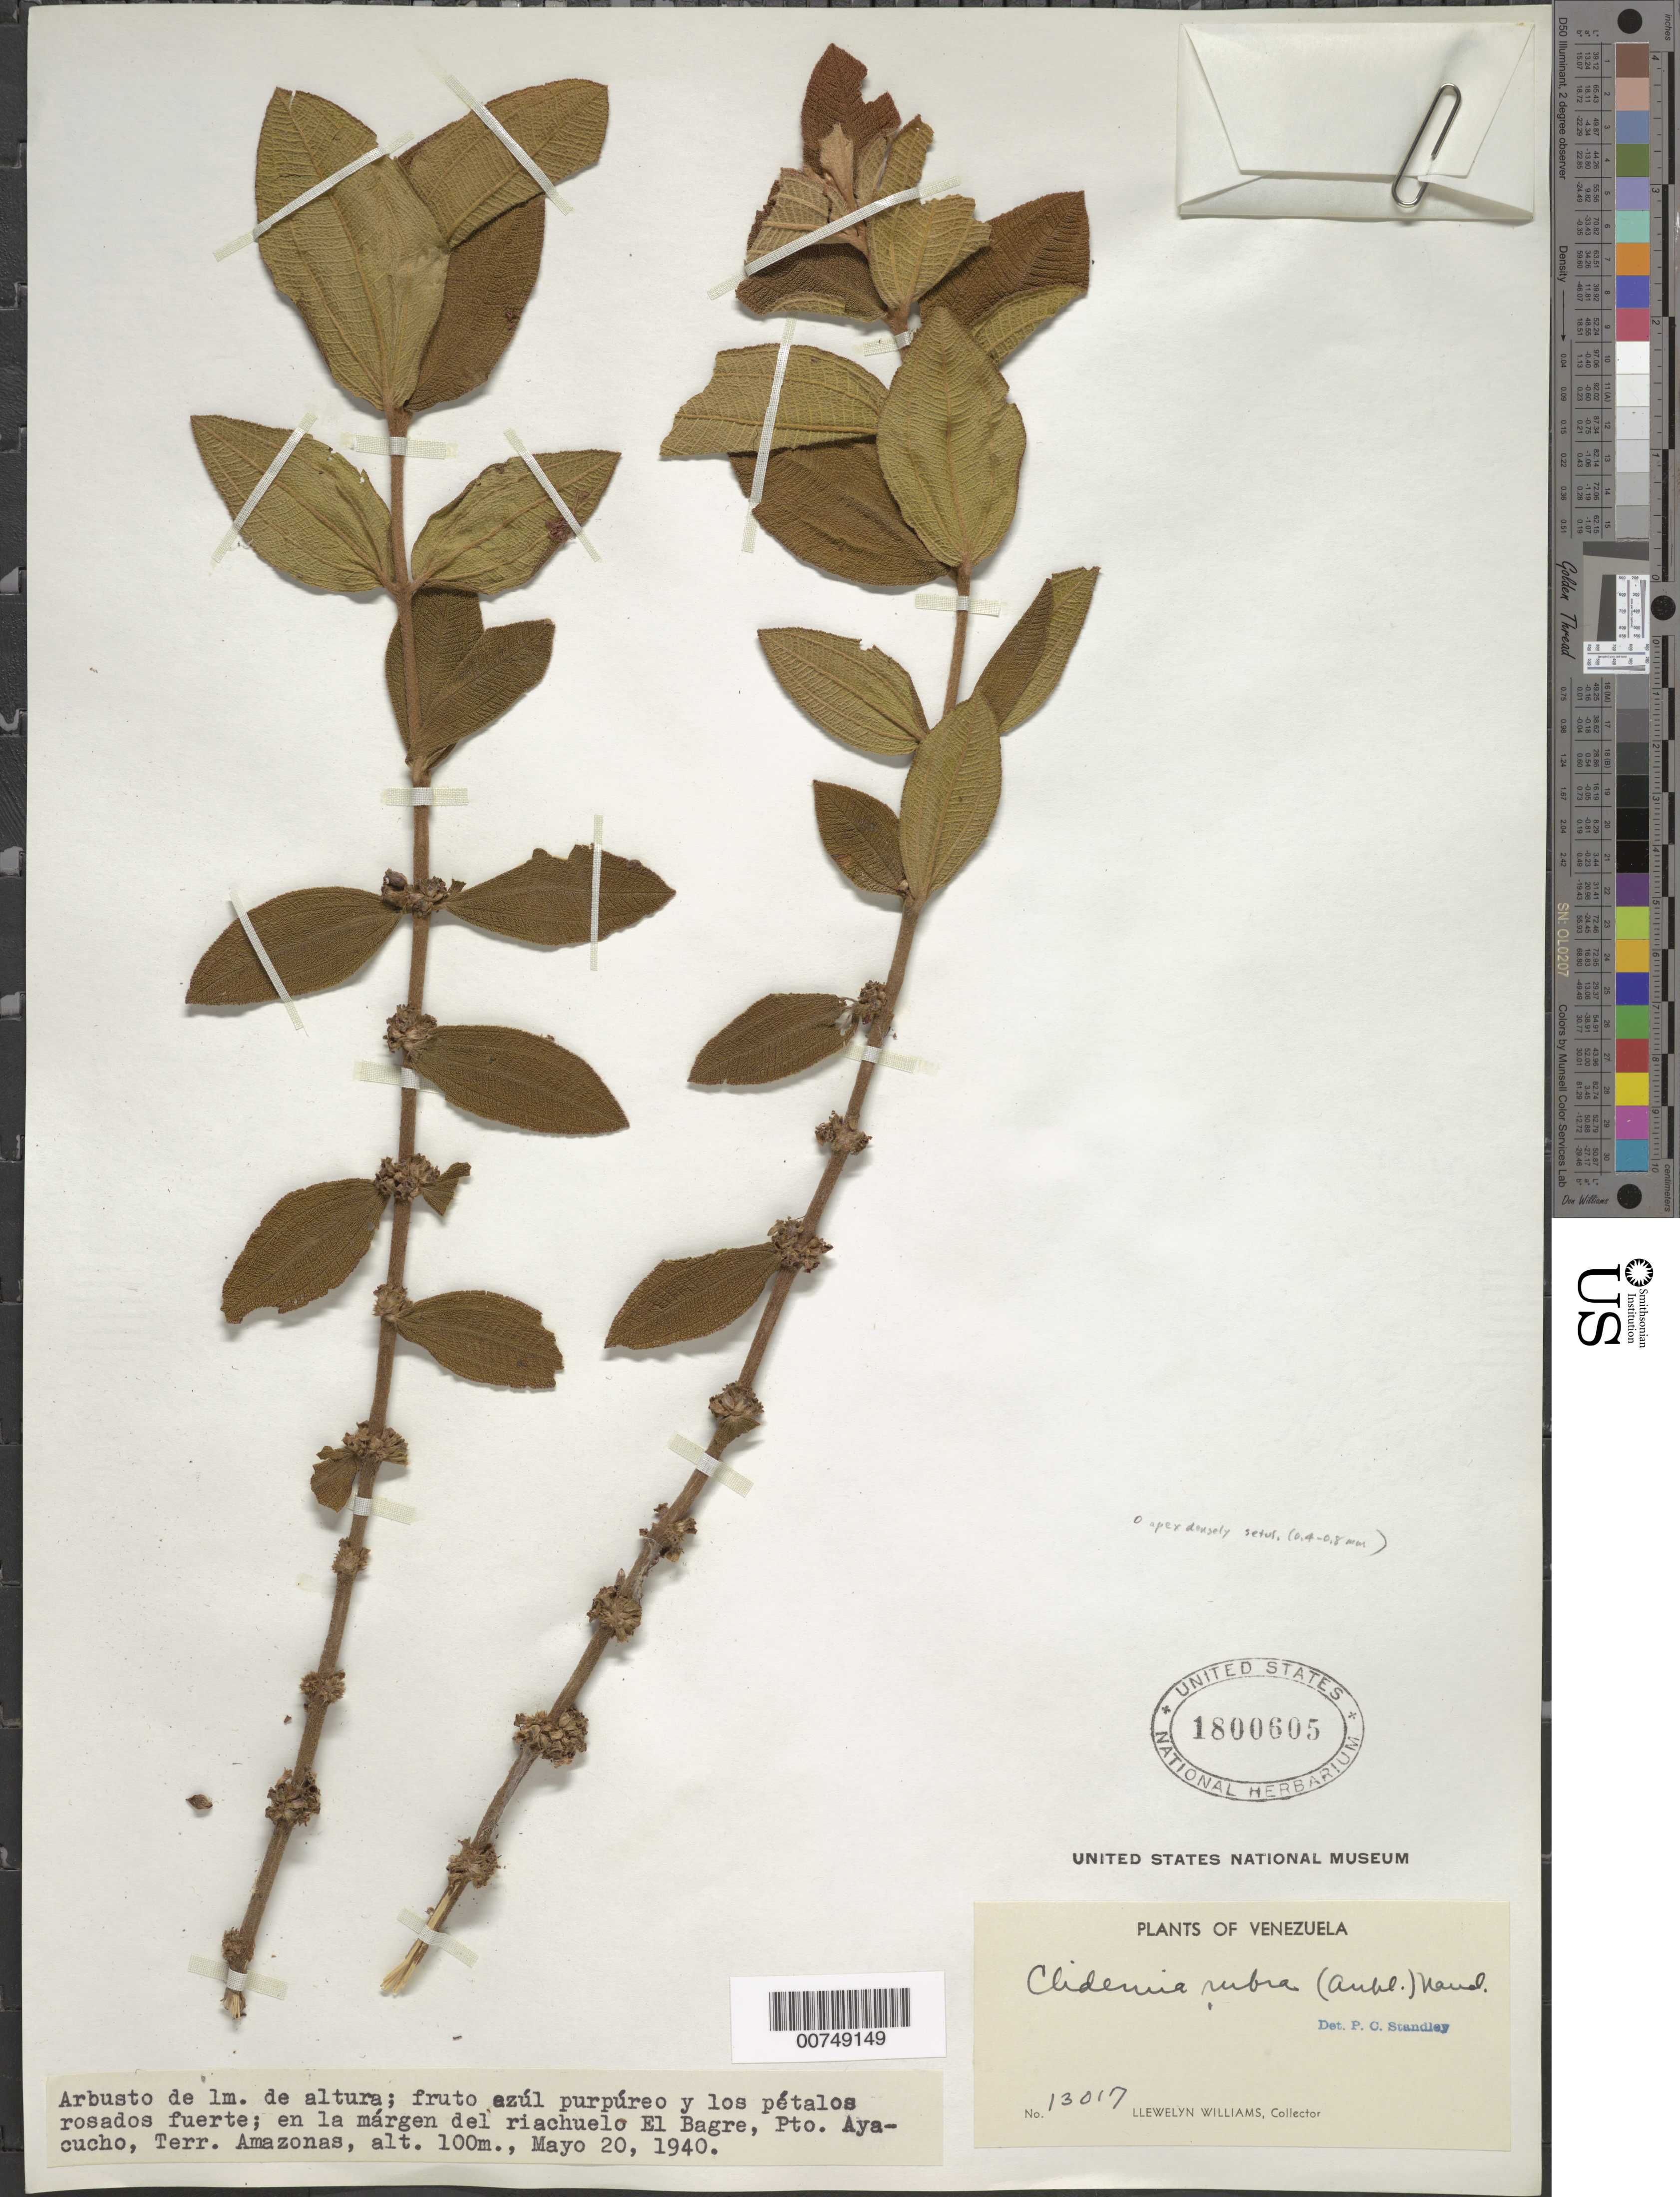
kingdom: Plantae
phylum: Tracheophyta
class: Magnoliopsida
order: Myrtales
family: Melastomataceae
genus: Clidemia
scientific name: Clidemia rubra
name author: (Aubl.) Mart.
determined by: Standley, Paul C.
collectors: Ll. Williams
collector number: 13017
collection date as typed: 20-May-40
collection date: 1940-05-20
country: Venezuela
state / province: Amazonas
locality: Puerto Ayacucho, El Bagre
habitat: Margen del riachuelo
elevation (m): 100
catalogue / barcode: US 1800605